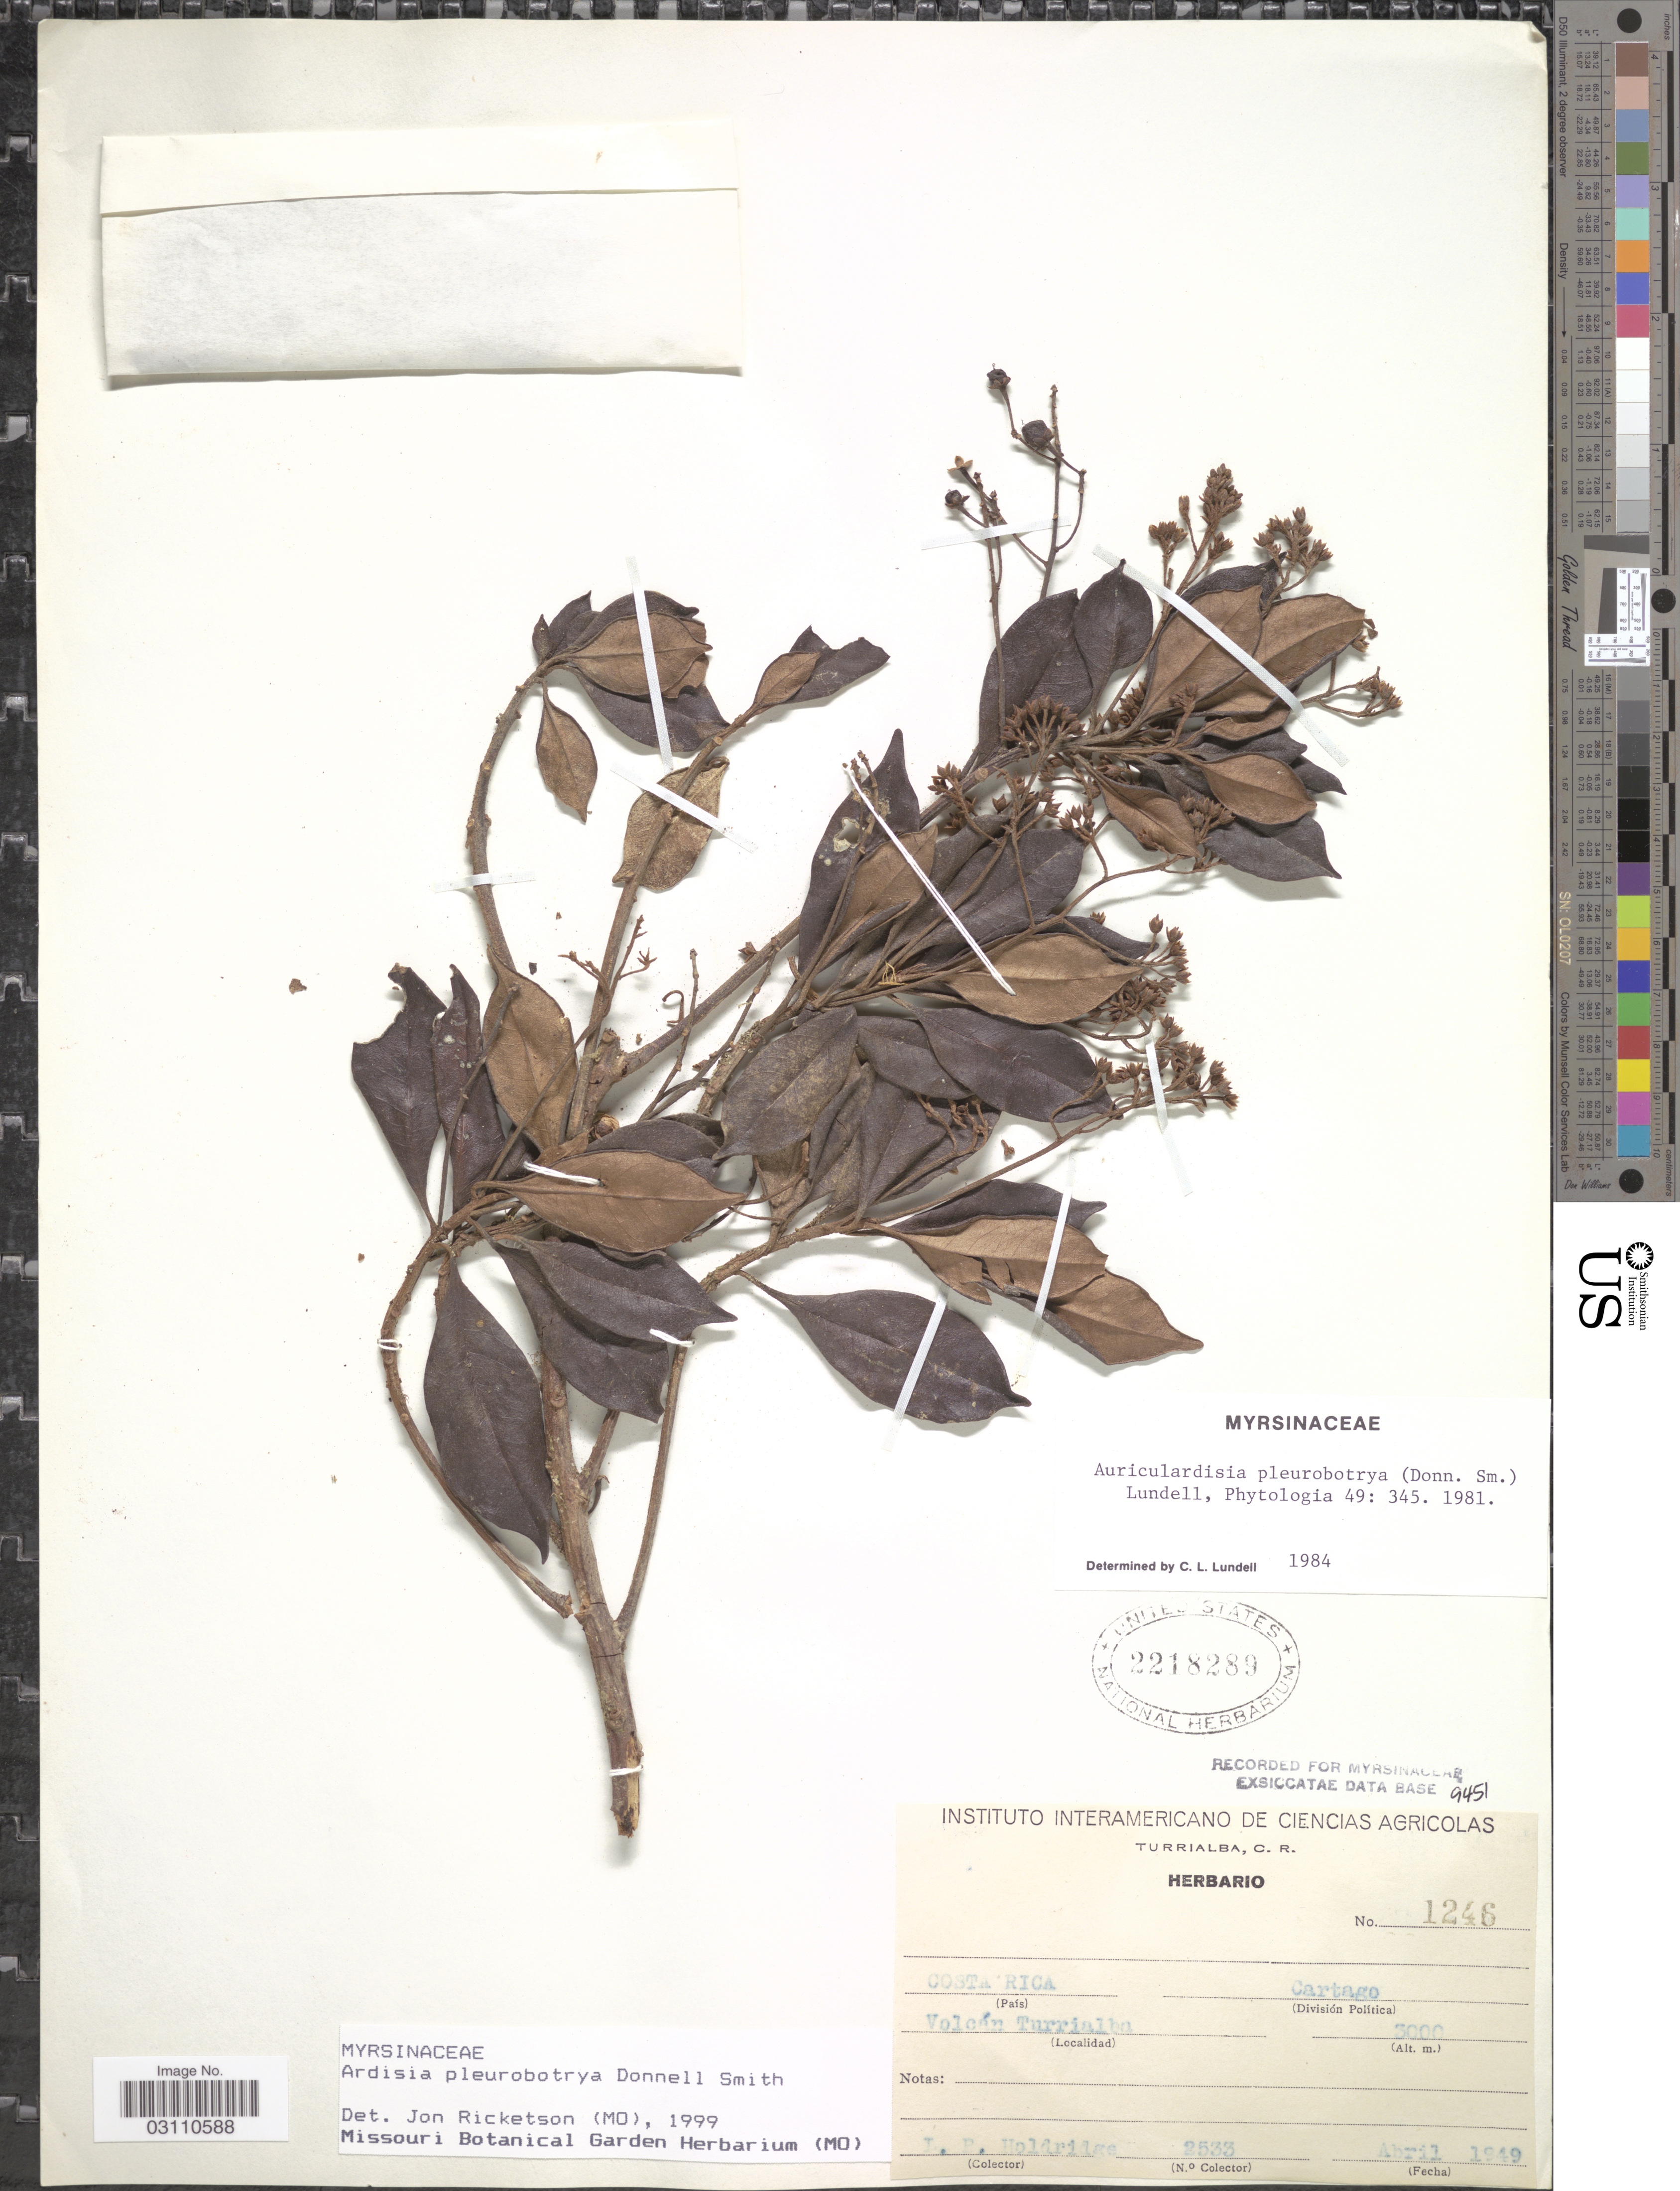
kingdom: Plantae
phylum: Tracheophyta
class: Magnoliopsida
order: Ericales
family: Primulaceae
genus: Ardisia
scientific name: Ardisia pleurobotrya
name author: Donn. Sm.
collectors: L. Holdridge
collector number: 2533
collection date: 1949-04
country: Costa Rica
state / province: Cartago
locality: Volcán Turrialba.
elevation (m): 3000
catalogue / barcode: US 2218289